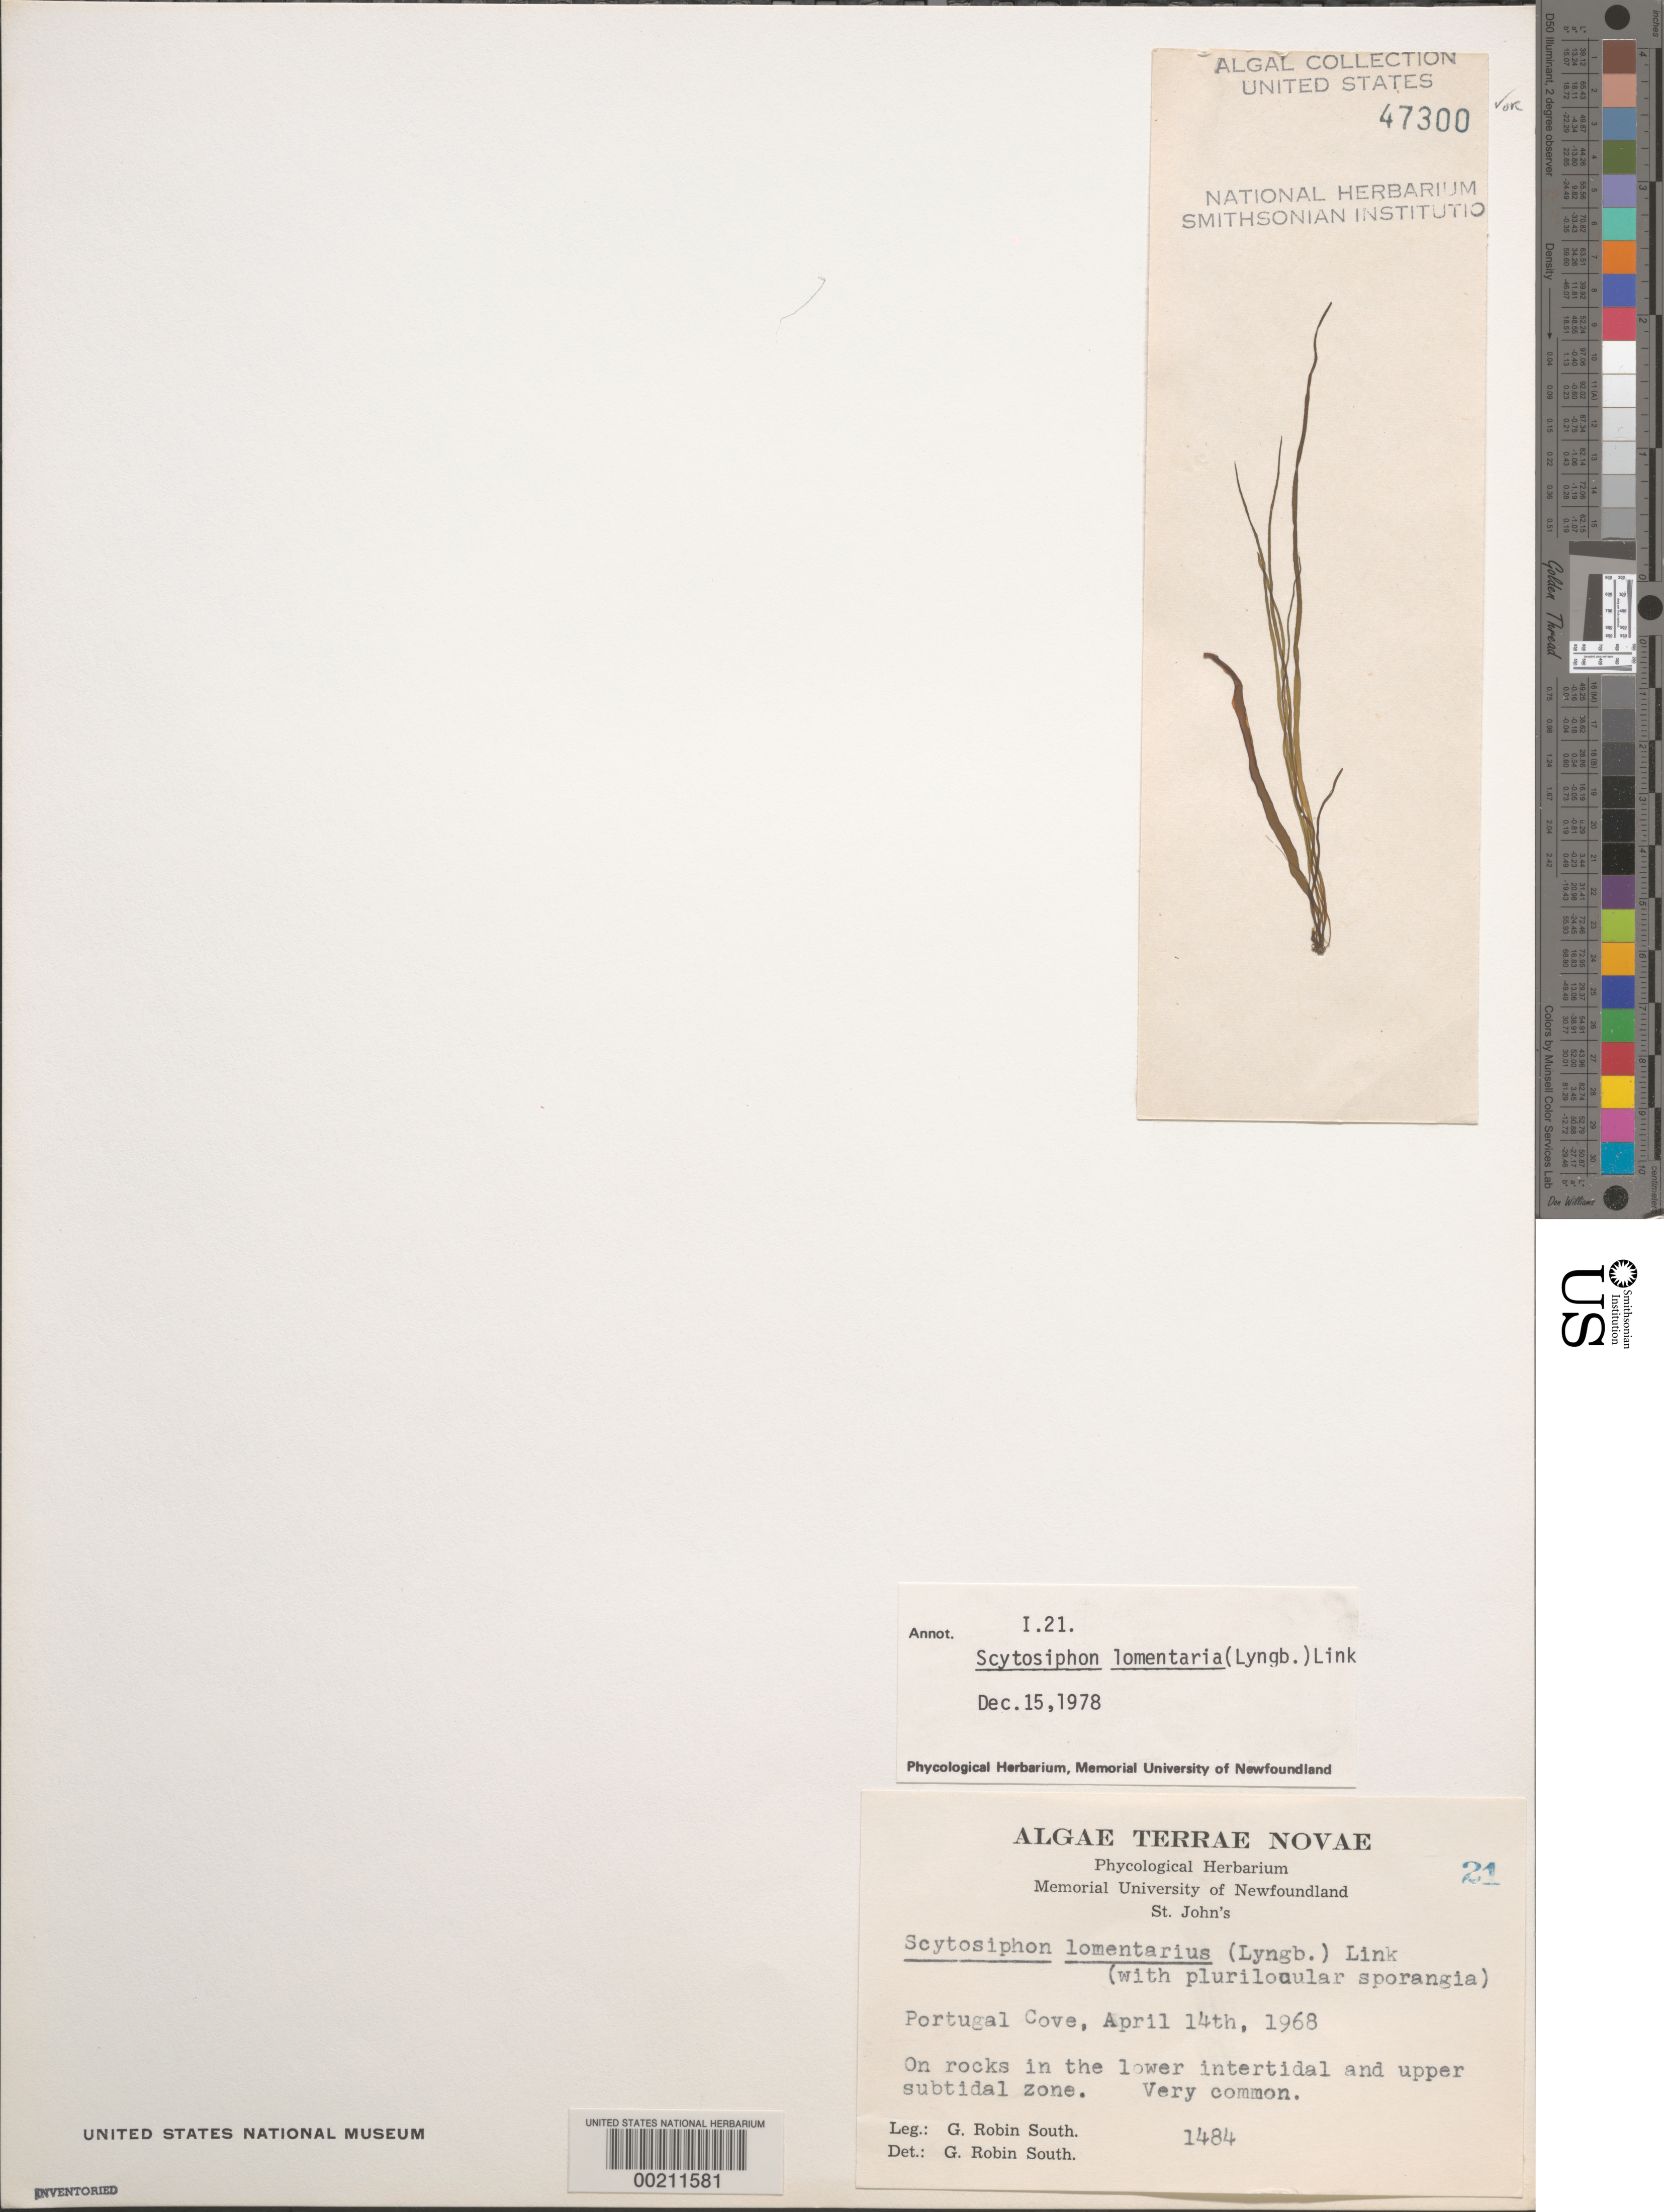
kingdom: Chromista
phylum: Ochrophyta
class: Phaeophyceae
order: Scytosiphonales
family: Scytosiphonaceae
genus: Scytosiphon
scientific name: Scytosiphon lomentaria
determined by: South, G. R.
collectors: G. R. South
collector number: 1484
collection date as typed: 14 Apr 1968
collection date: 1968-04-14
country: Canada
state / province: Newfoundland and Labrador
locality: Portugal Cove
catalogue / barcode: US 47300